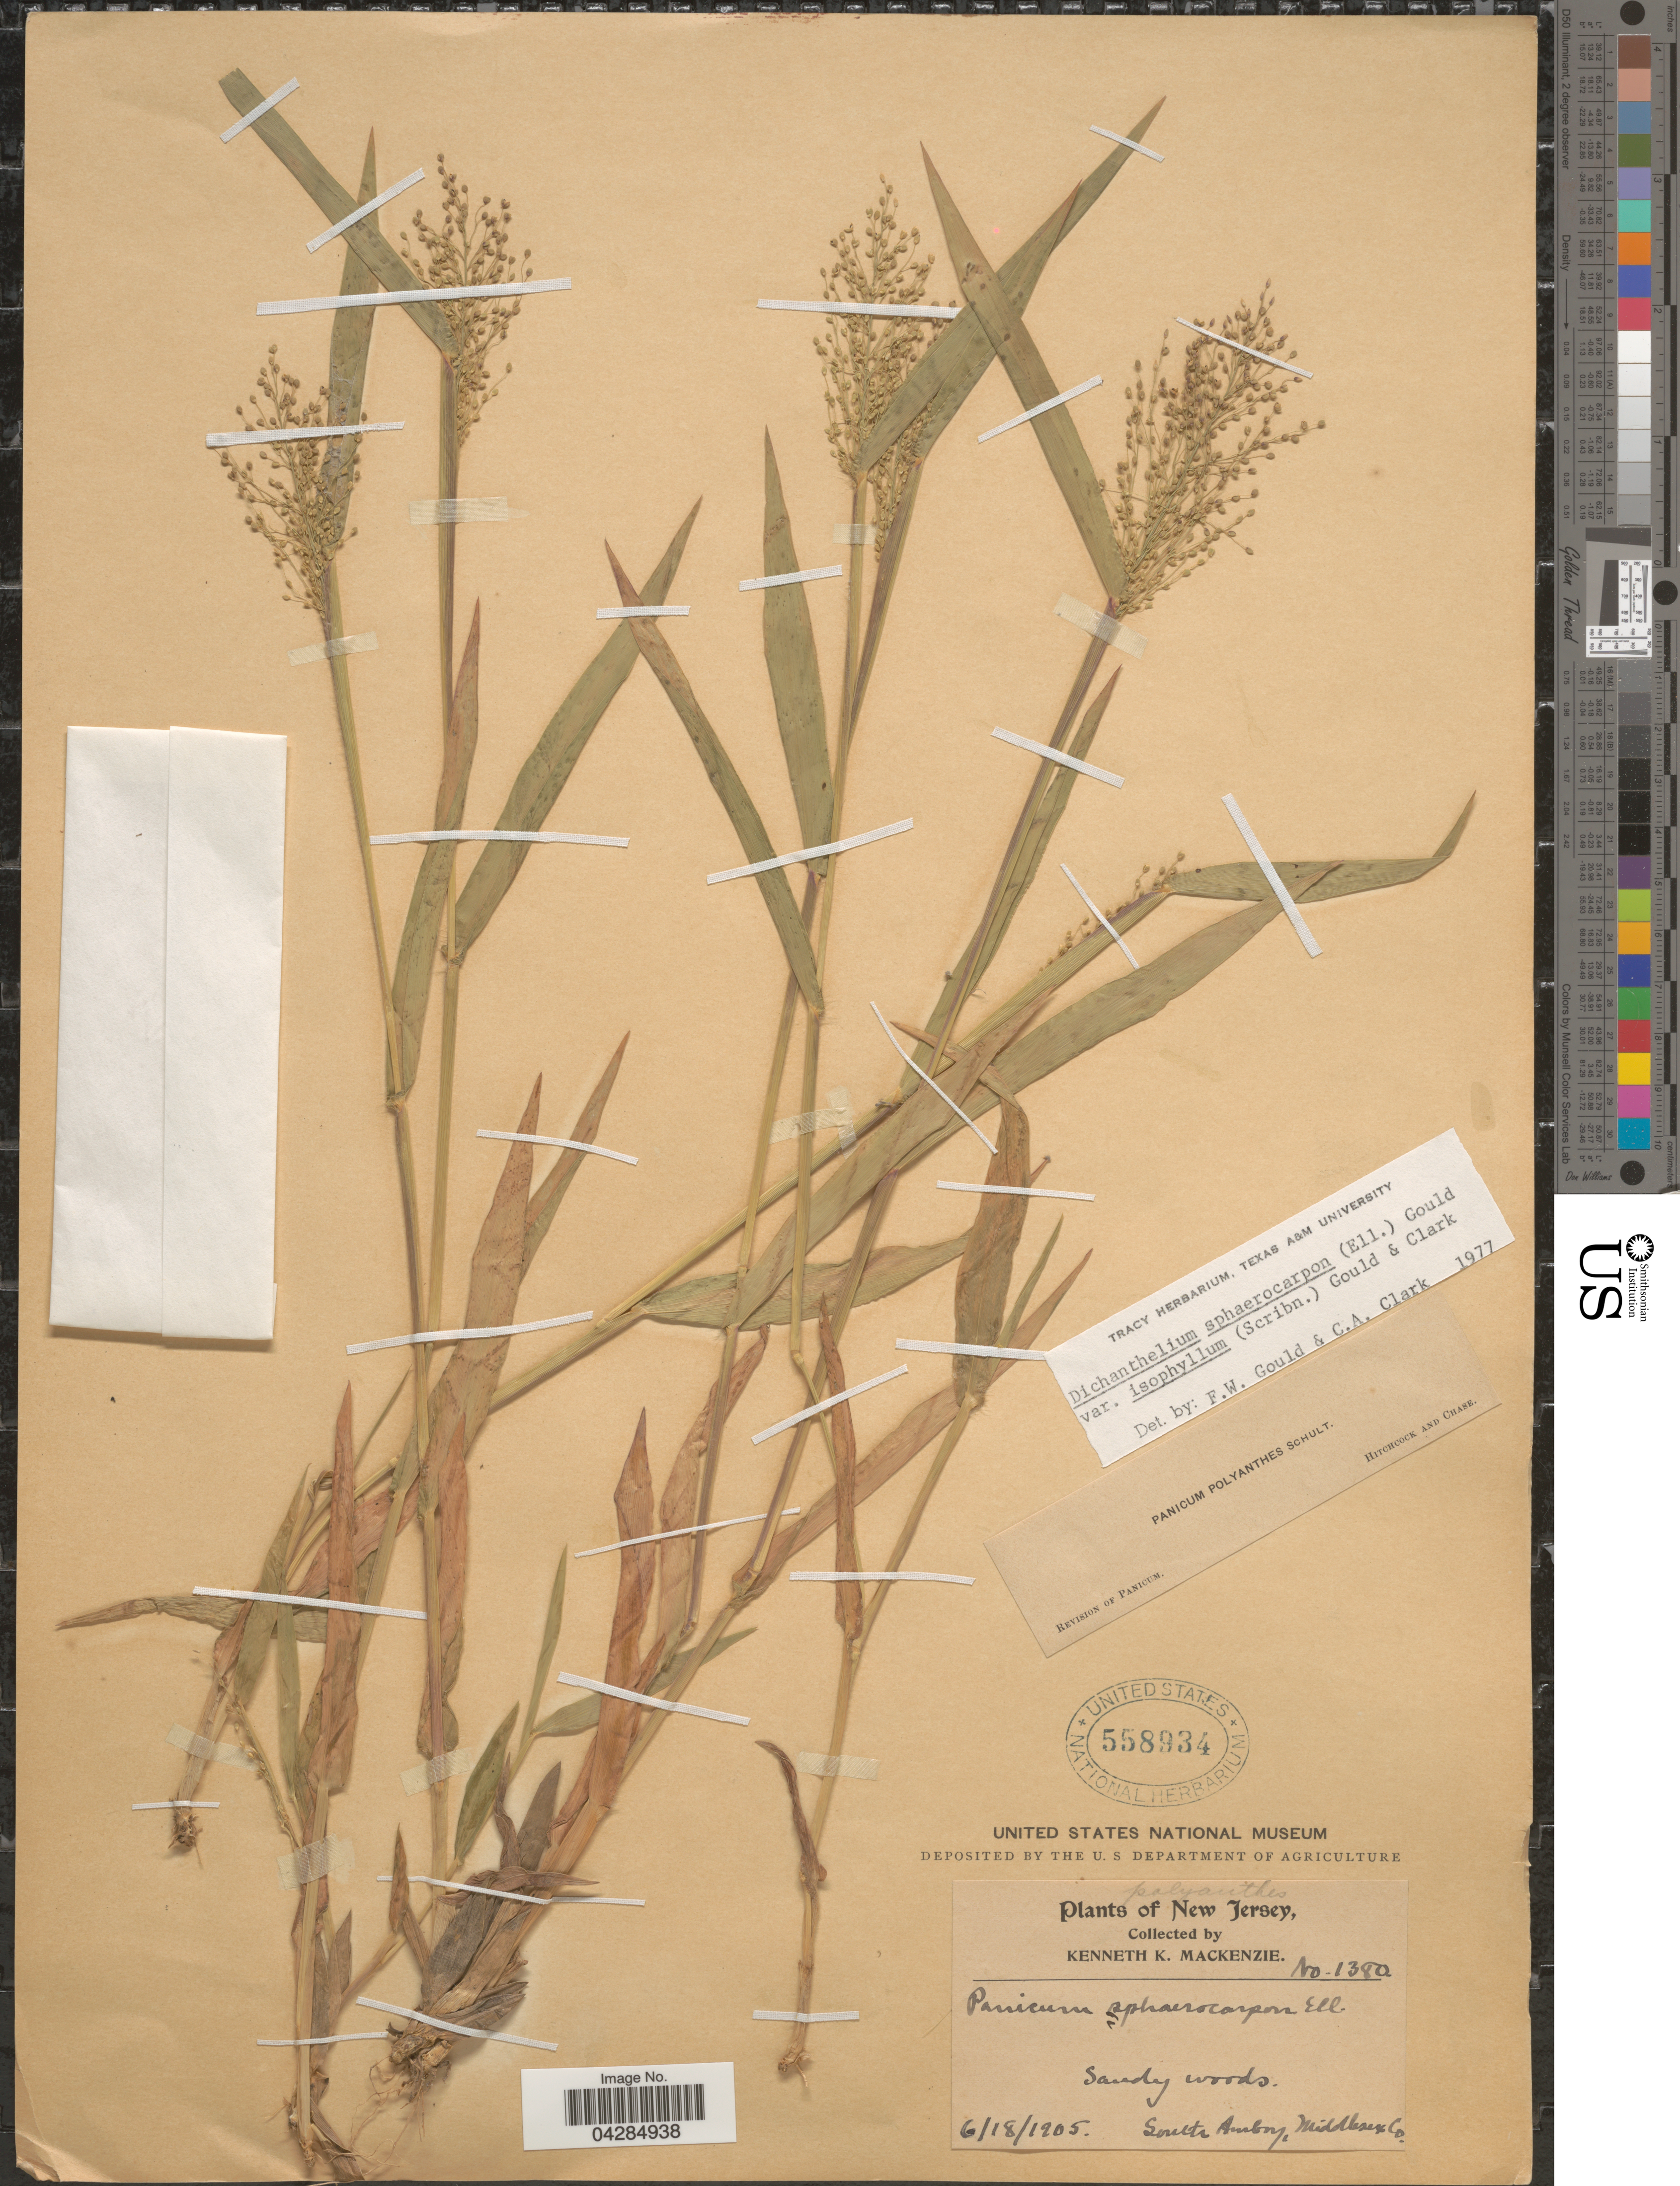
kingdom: Plantae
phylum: Tracheophyta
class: Liliopsida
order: Poales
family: Poaceae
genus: Dichanthelium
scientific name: Dichanthelium polyanthes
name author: (Schult.) Mohlenbr.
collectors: K. K. Mackenzie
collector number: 1380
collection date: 1905-06-18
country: United States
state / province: New Jersey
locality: South Amboy, Middlesex Co.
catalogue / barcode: US 558934